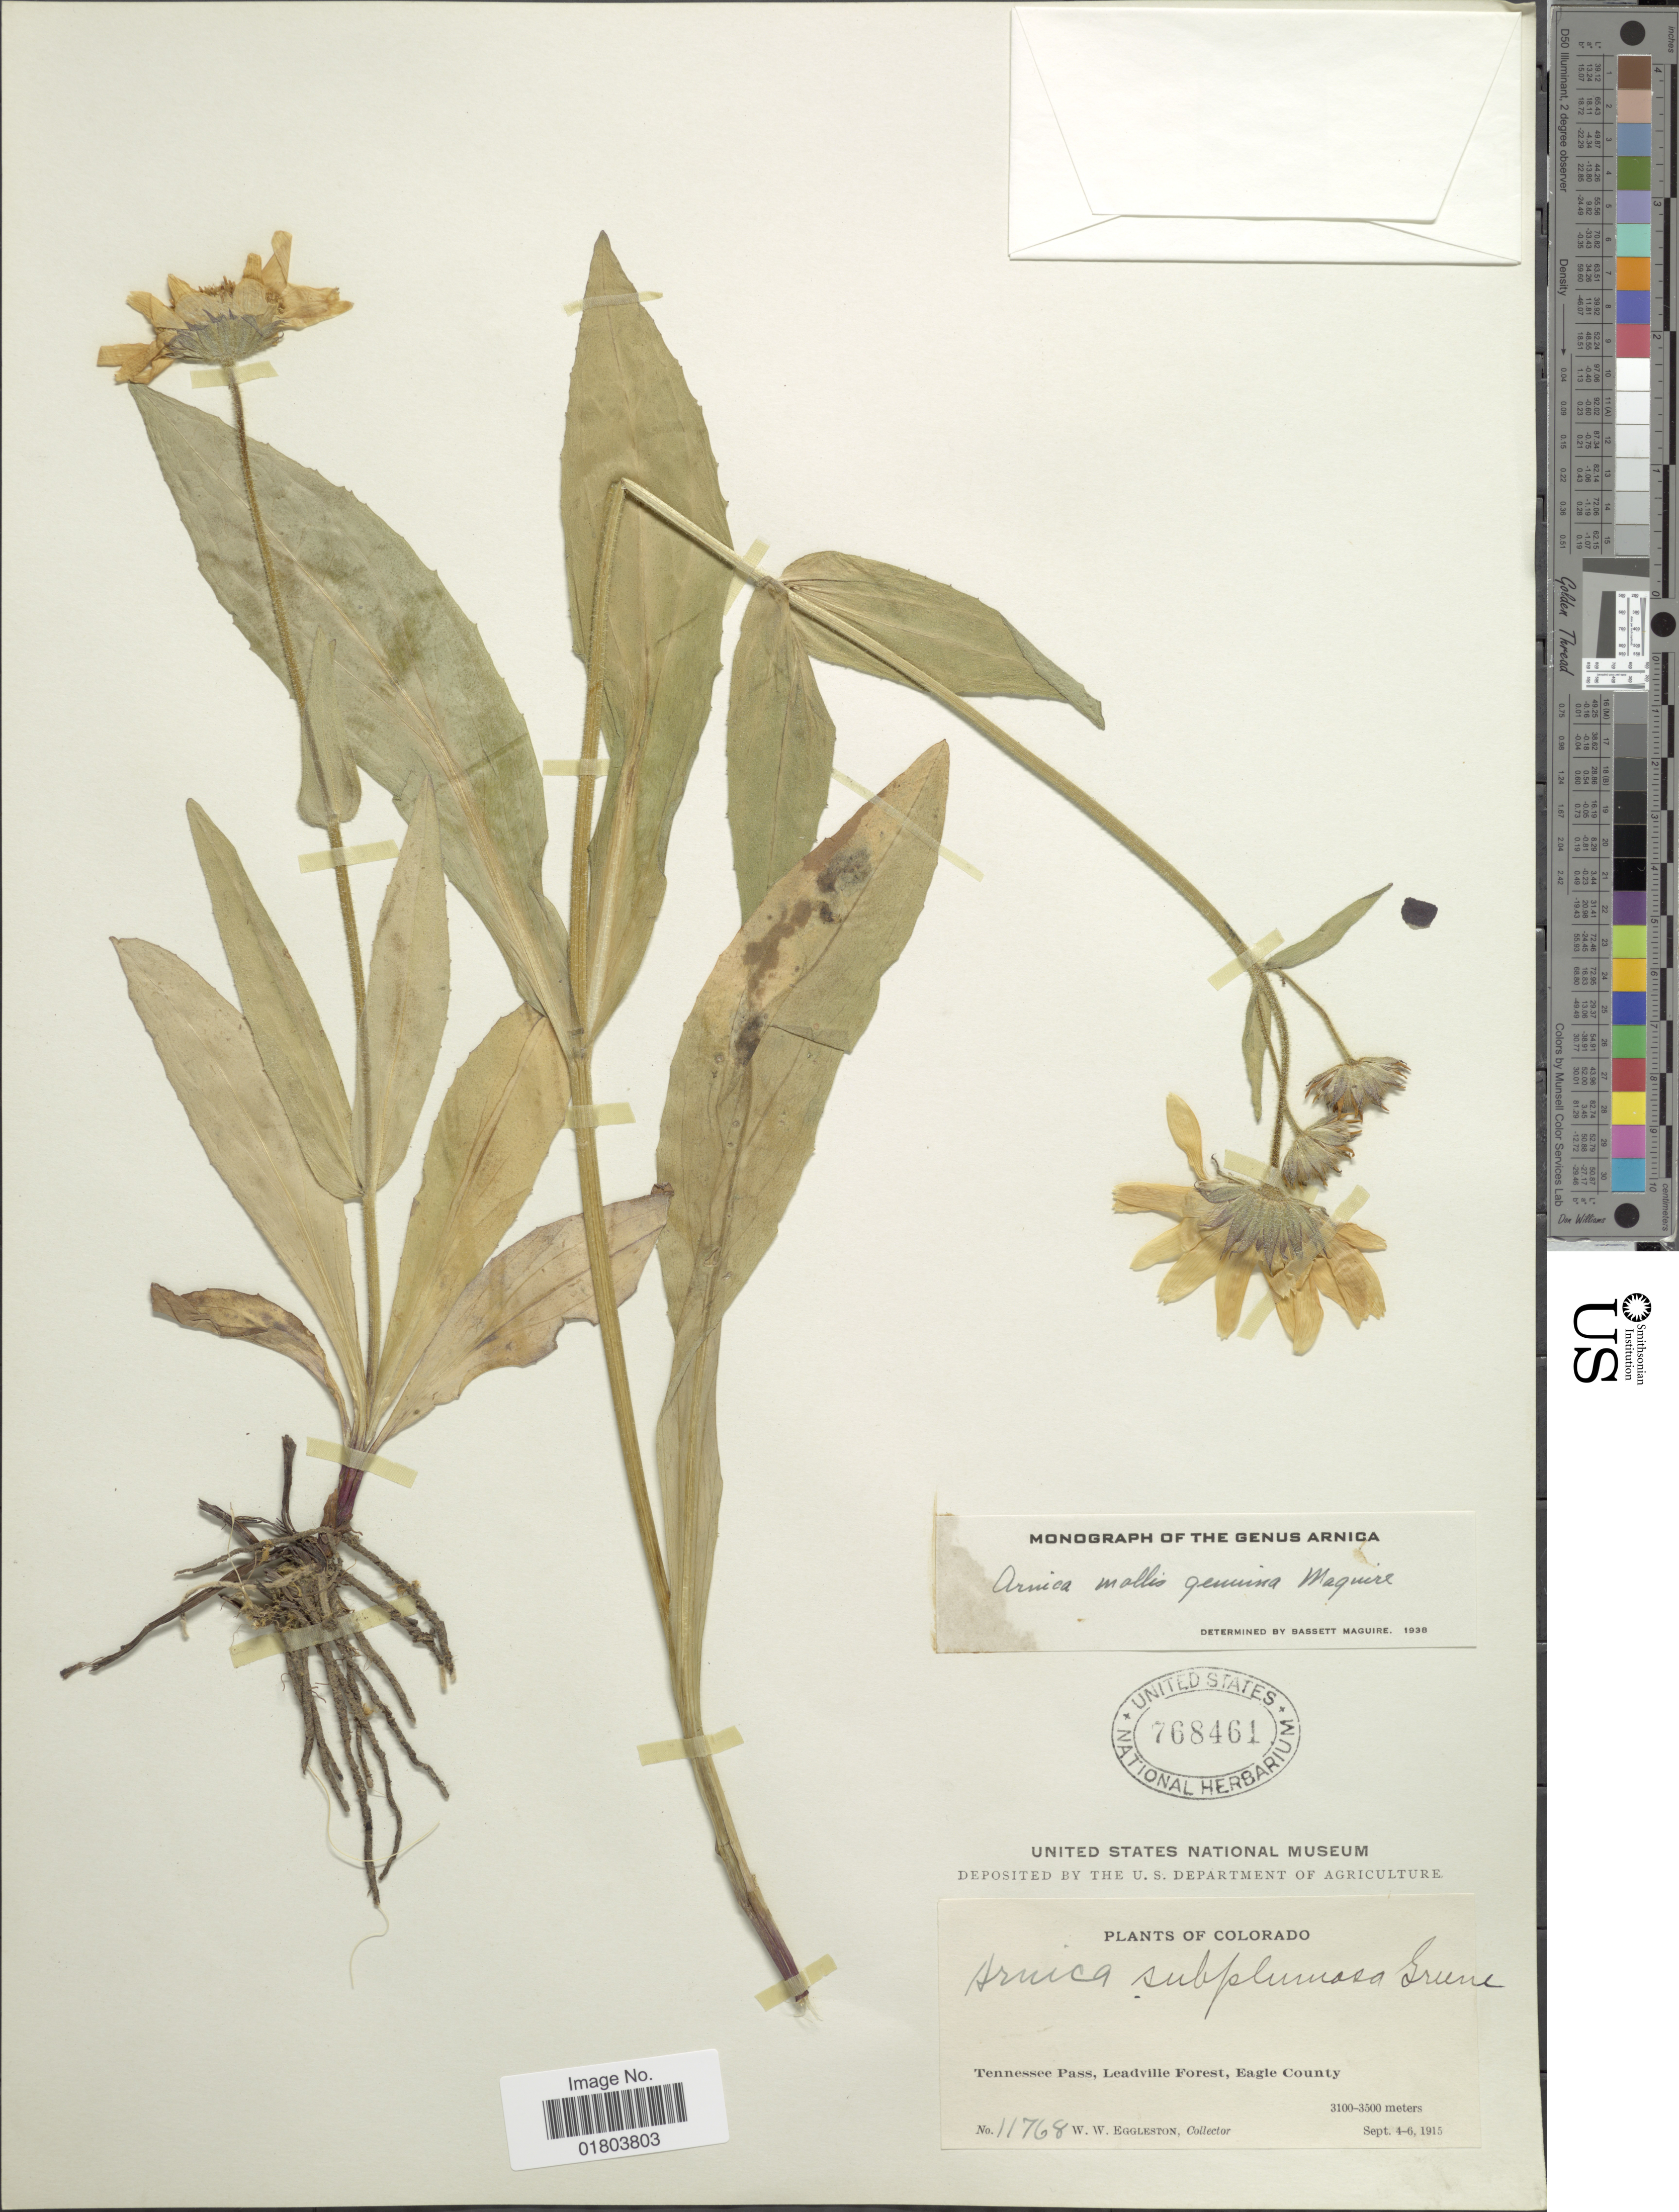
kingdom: Plantae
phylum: Tracheophyta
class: Magnoliopsida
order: Asterales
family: Asteraceae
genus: Arnica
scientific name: Arnica mollis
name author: Hook.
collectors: W. W. Eggleston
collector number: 11768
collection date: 1915-09-04/1915-09-06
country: United States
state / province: Colorado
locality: Tennessee Pass, Leadville Forest, Eagle County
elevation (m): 3100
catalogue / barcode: US 768461